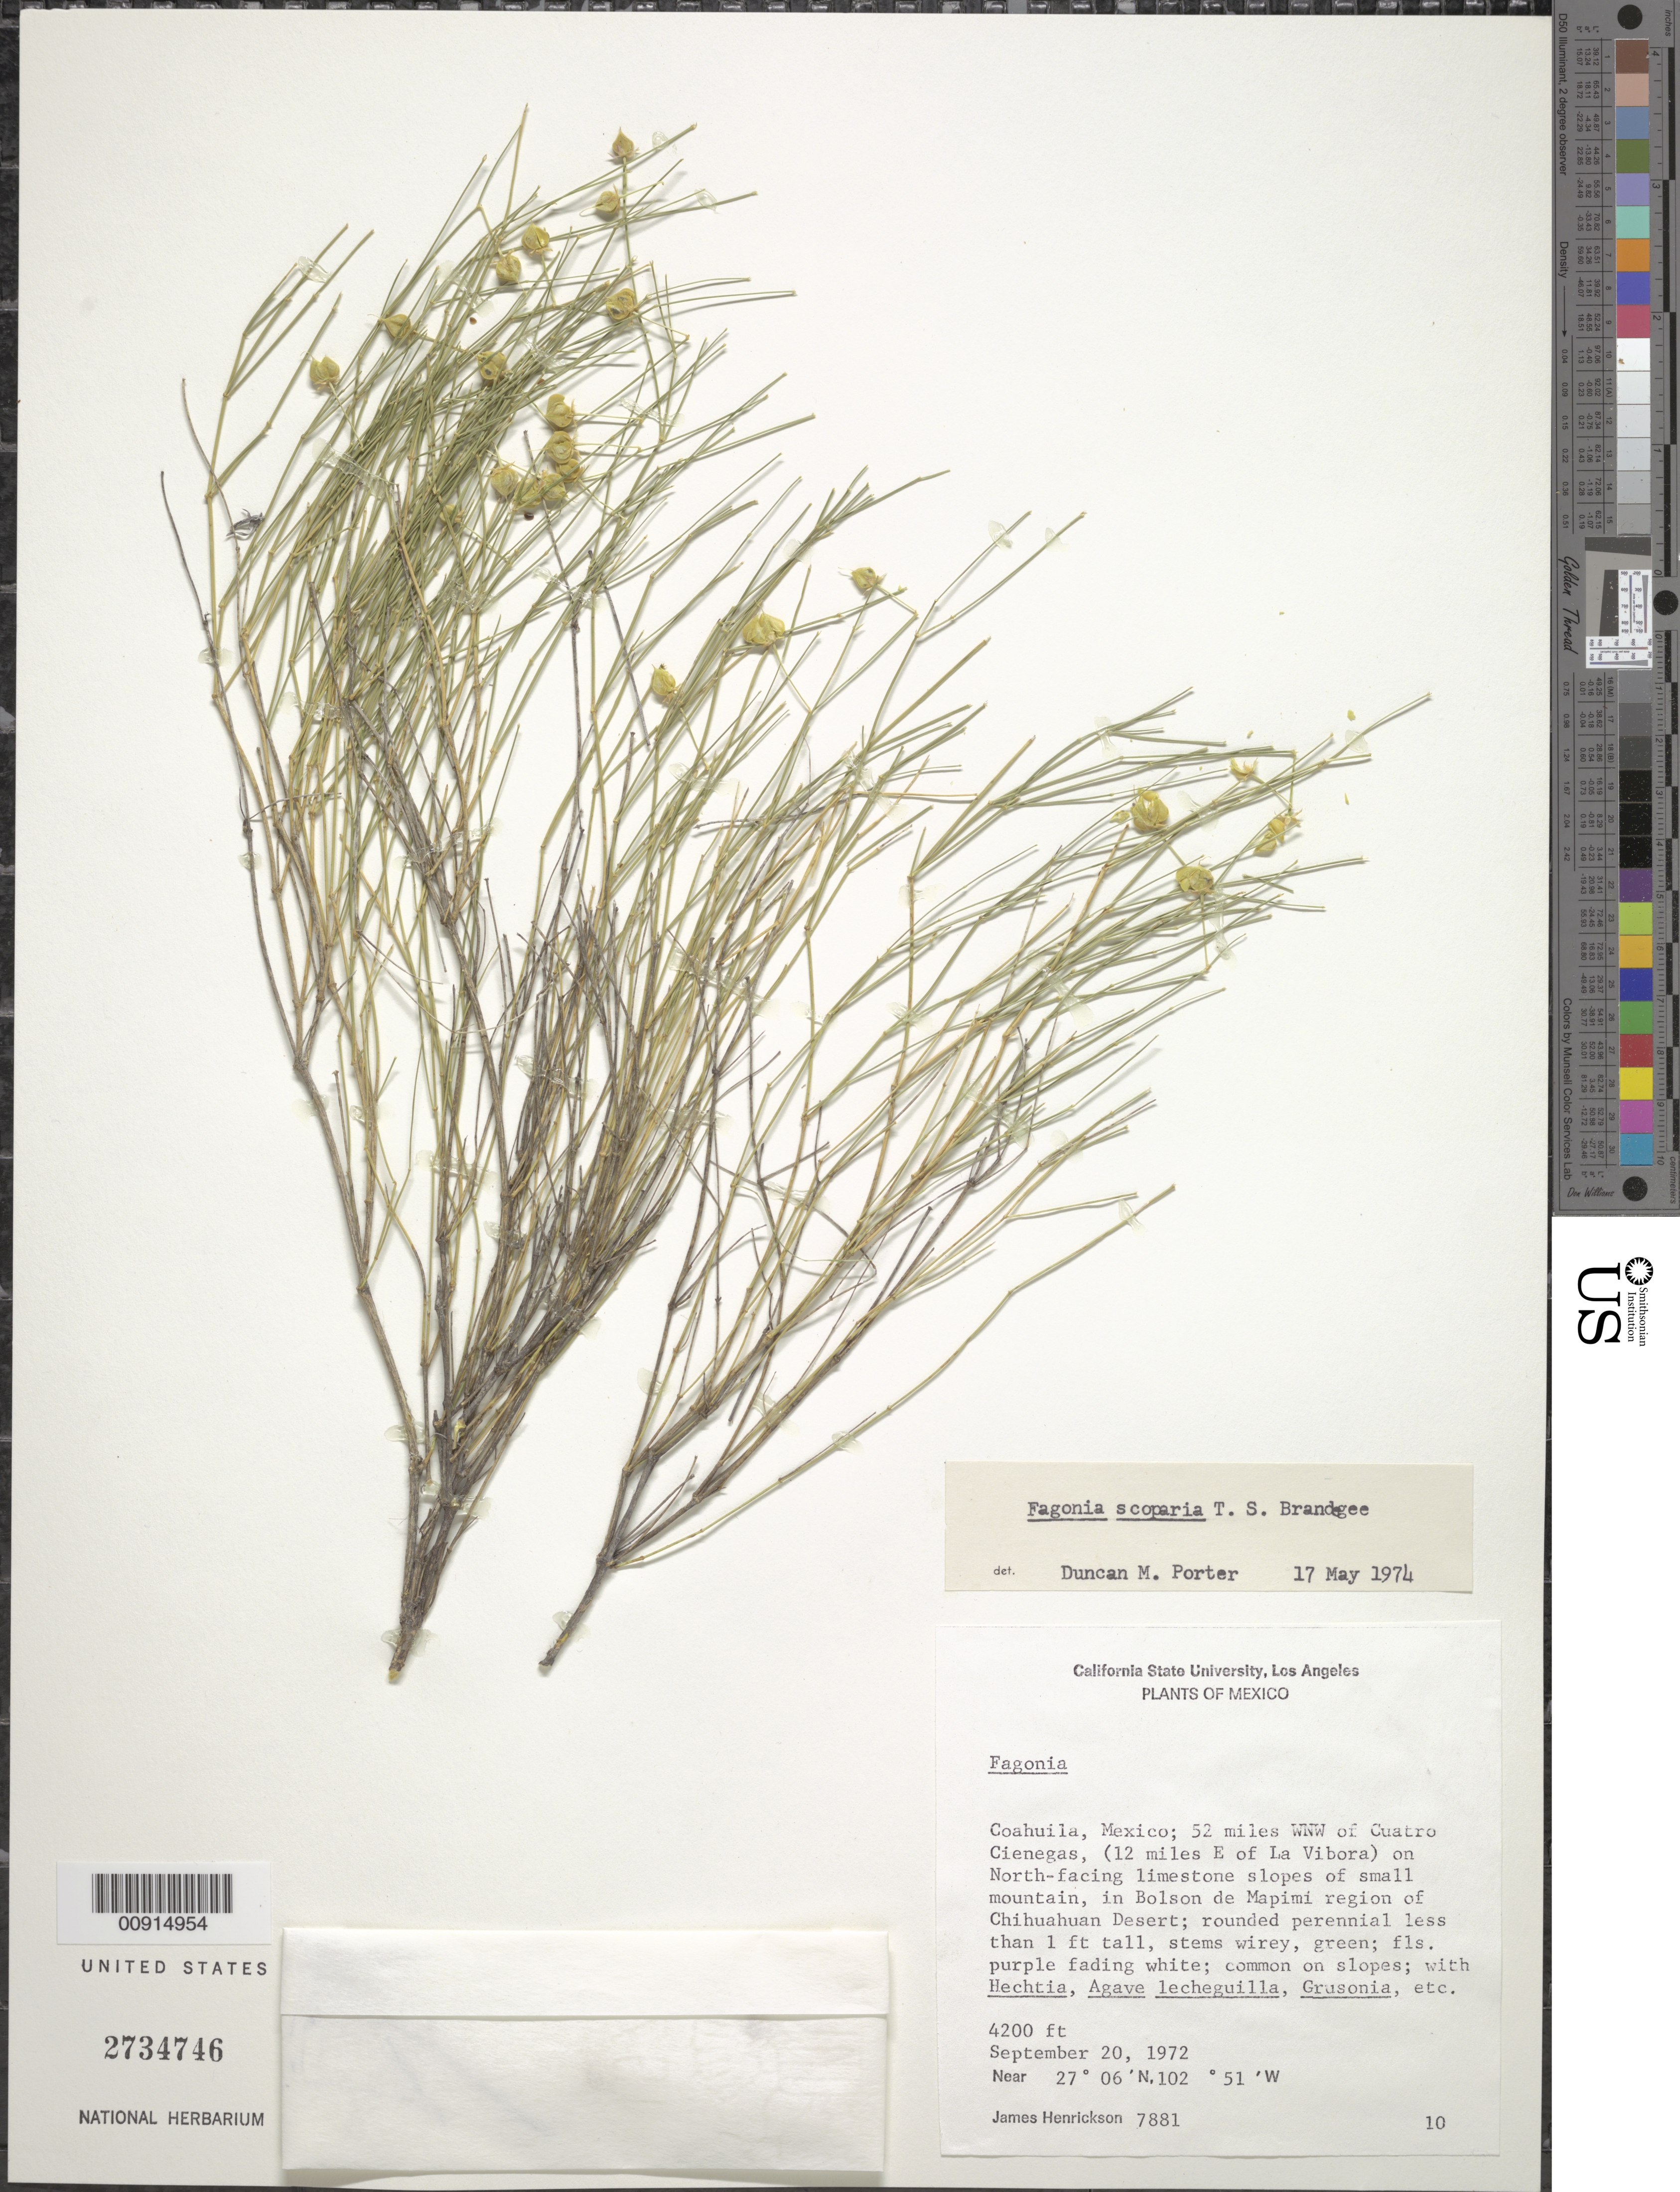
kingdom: Plantae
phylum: Tracheophyta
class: Magnoliopsida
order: Zygophyllales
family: Zygophyllaceae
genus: Fagonia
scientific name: Fagonia scoparia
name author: Brandegee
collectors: J. Henrickson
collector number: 7881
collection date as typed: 20 Sep 1972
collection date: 1972-09-20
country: Mexico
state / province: Coahuila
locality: Coahuila; 52 miles WNW of Cuatro Ciénagas, (12 miles E of La Víbora) on North-facing limestone slopes of small mountain, in Bolson de Mapimi region of Chihuahuan Desert.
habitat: On North-facing limestone slopes, region of Chihuahuan Desert; with Hechtia, Agave lecheguilla, Grusonia, etc.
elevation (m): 1280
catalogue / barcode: US 2734746